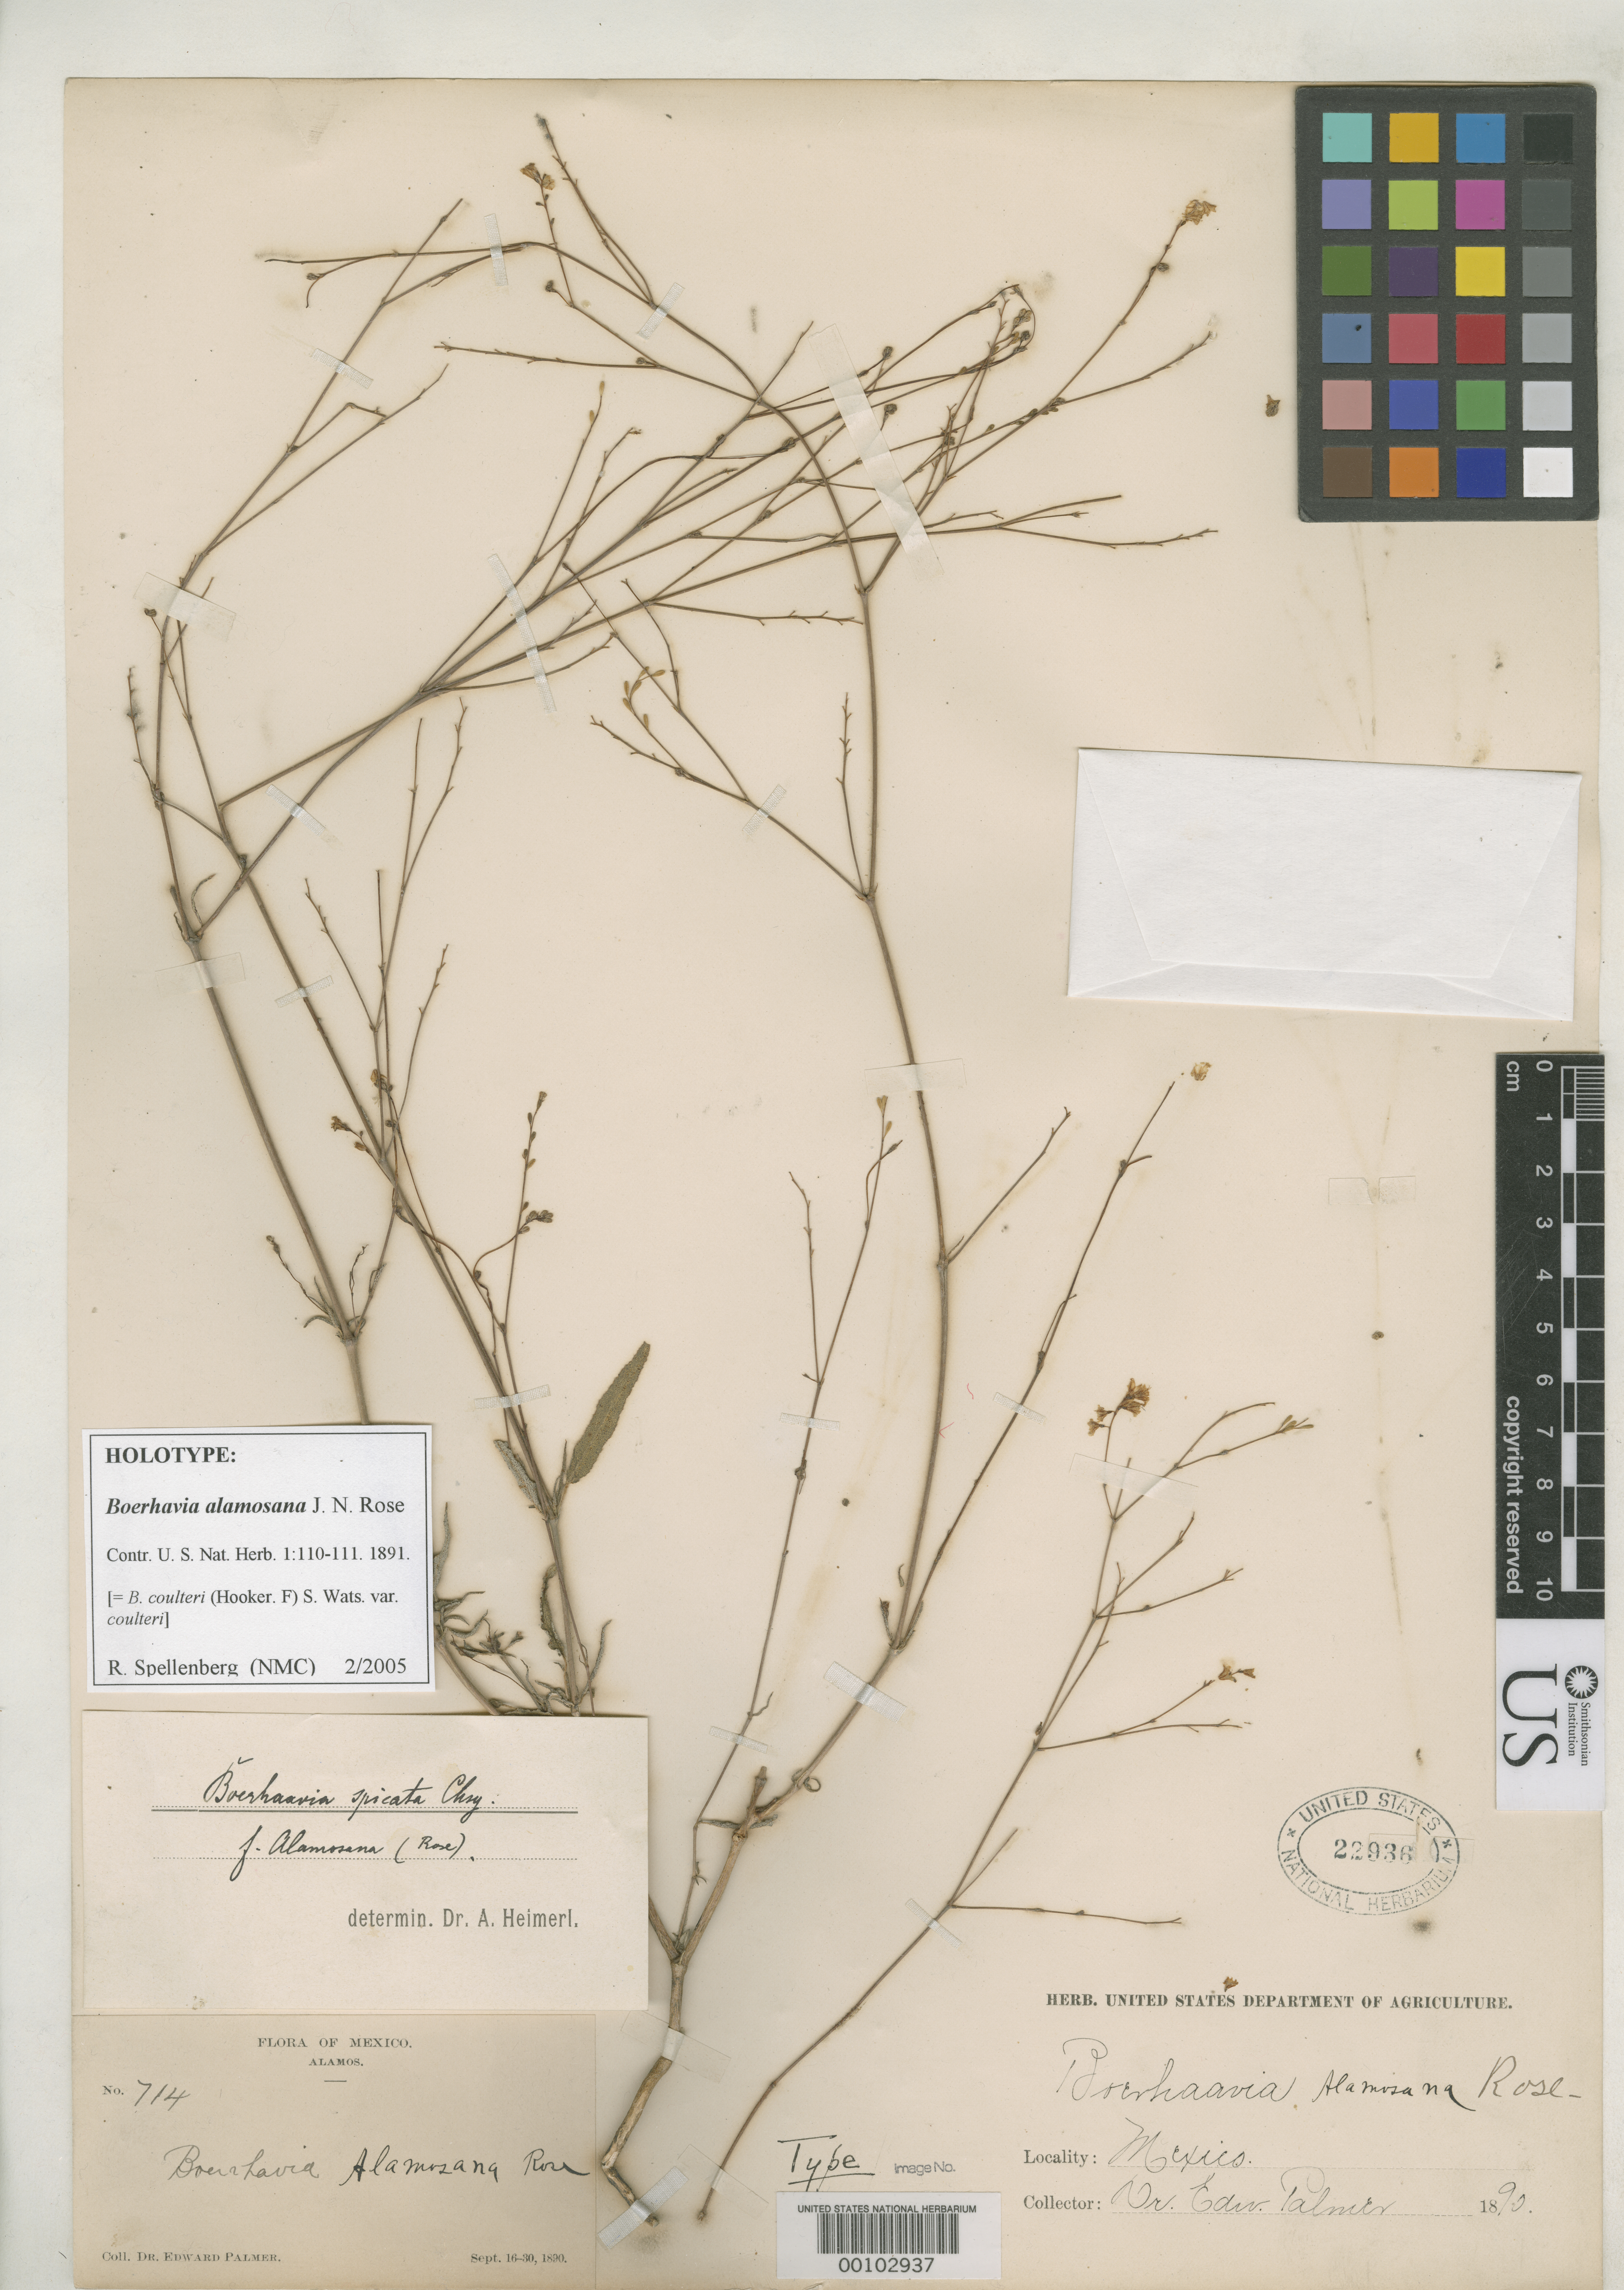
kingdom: Plantae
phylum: Tracheophyta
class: Magnoliopsida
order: Caryophyllales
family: Nyctaginaceae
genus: Boerhavia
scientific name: Boerhavia alamosana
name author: Rose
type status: Holotype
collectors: E. Palmer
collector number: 714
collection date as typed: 16 Sep 1890 to 30 Sep 1890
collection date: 1890-09-16/1890-09-30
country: Mexico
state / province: Sonora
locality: Alamos.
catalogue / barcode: US 22936